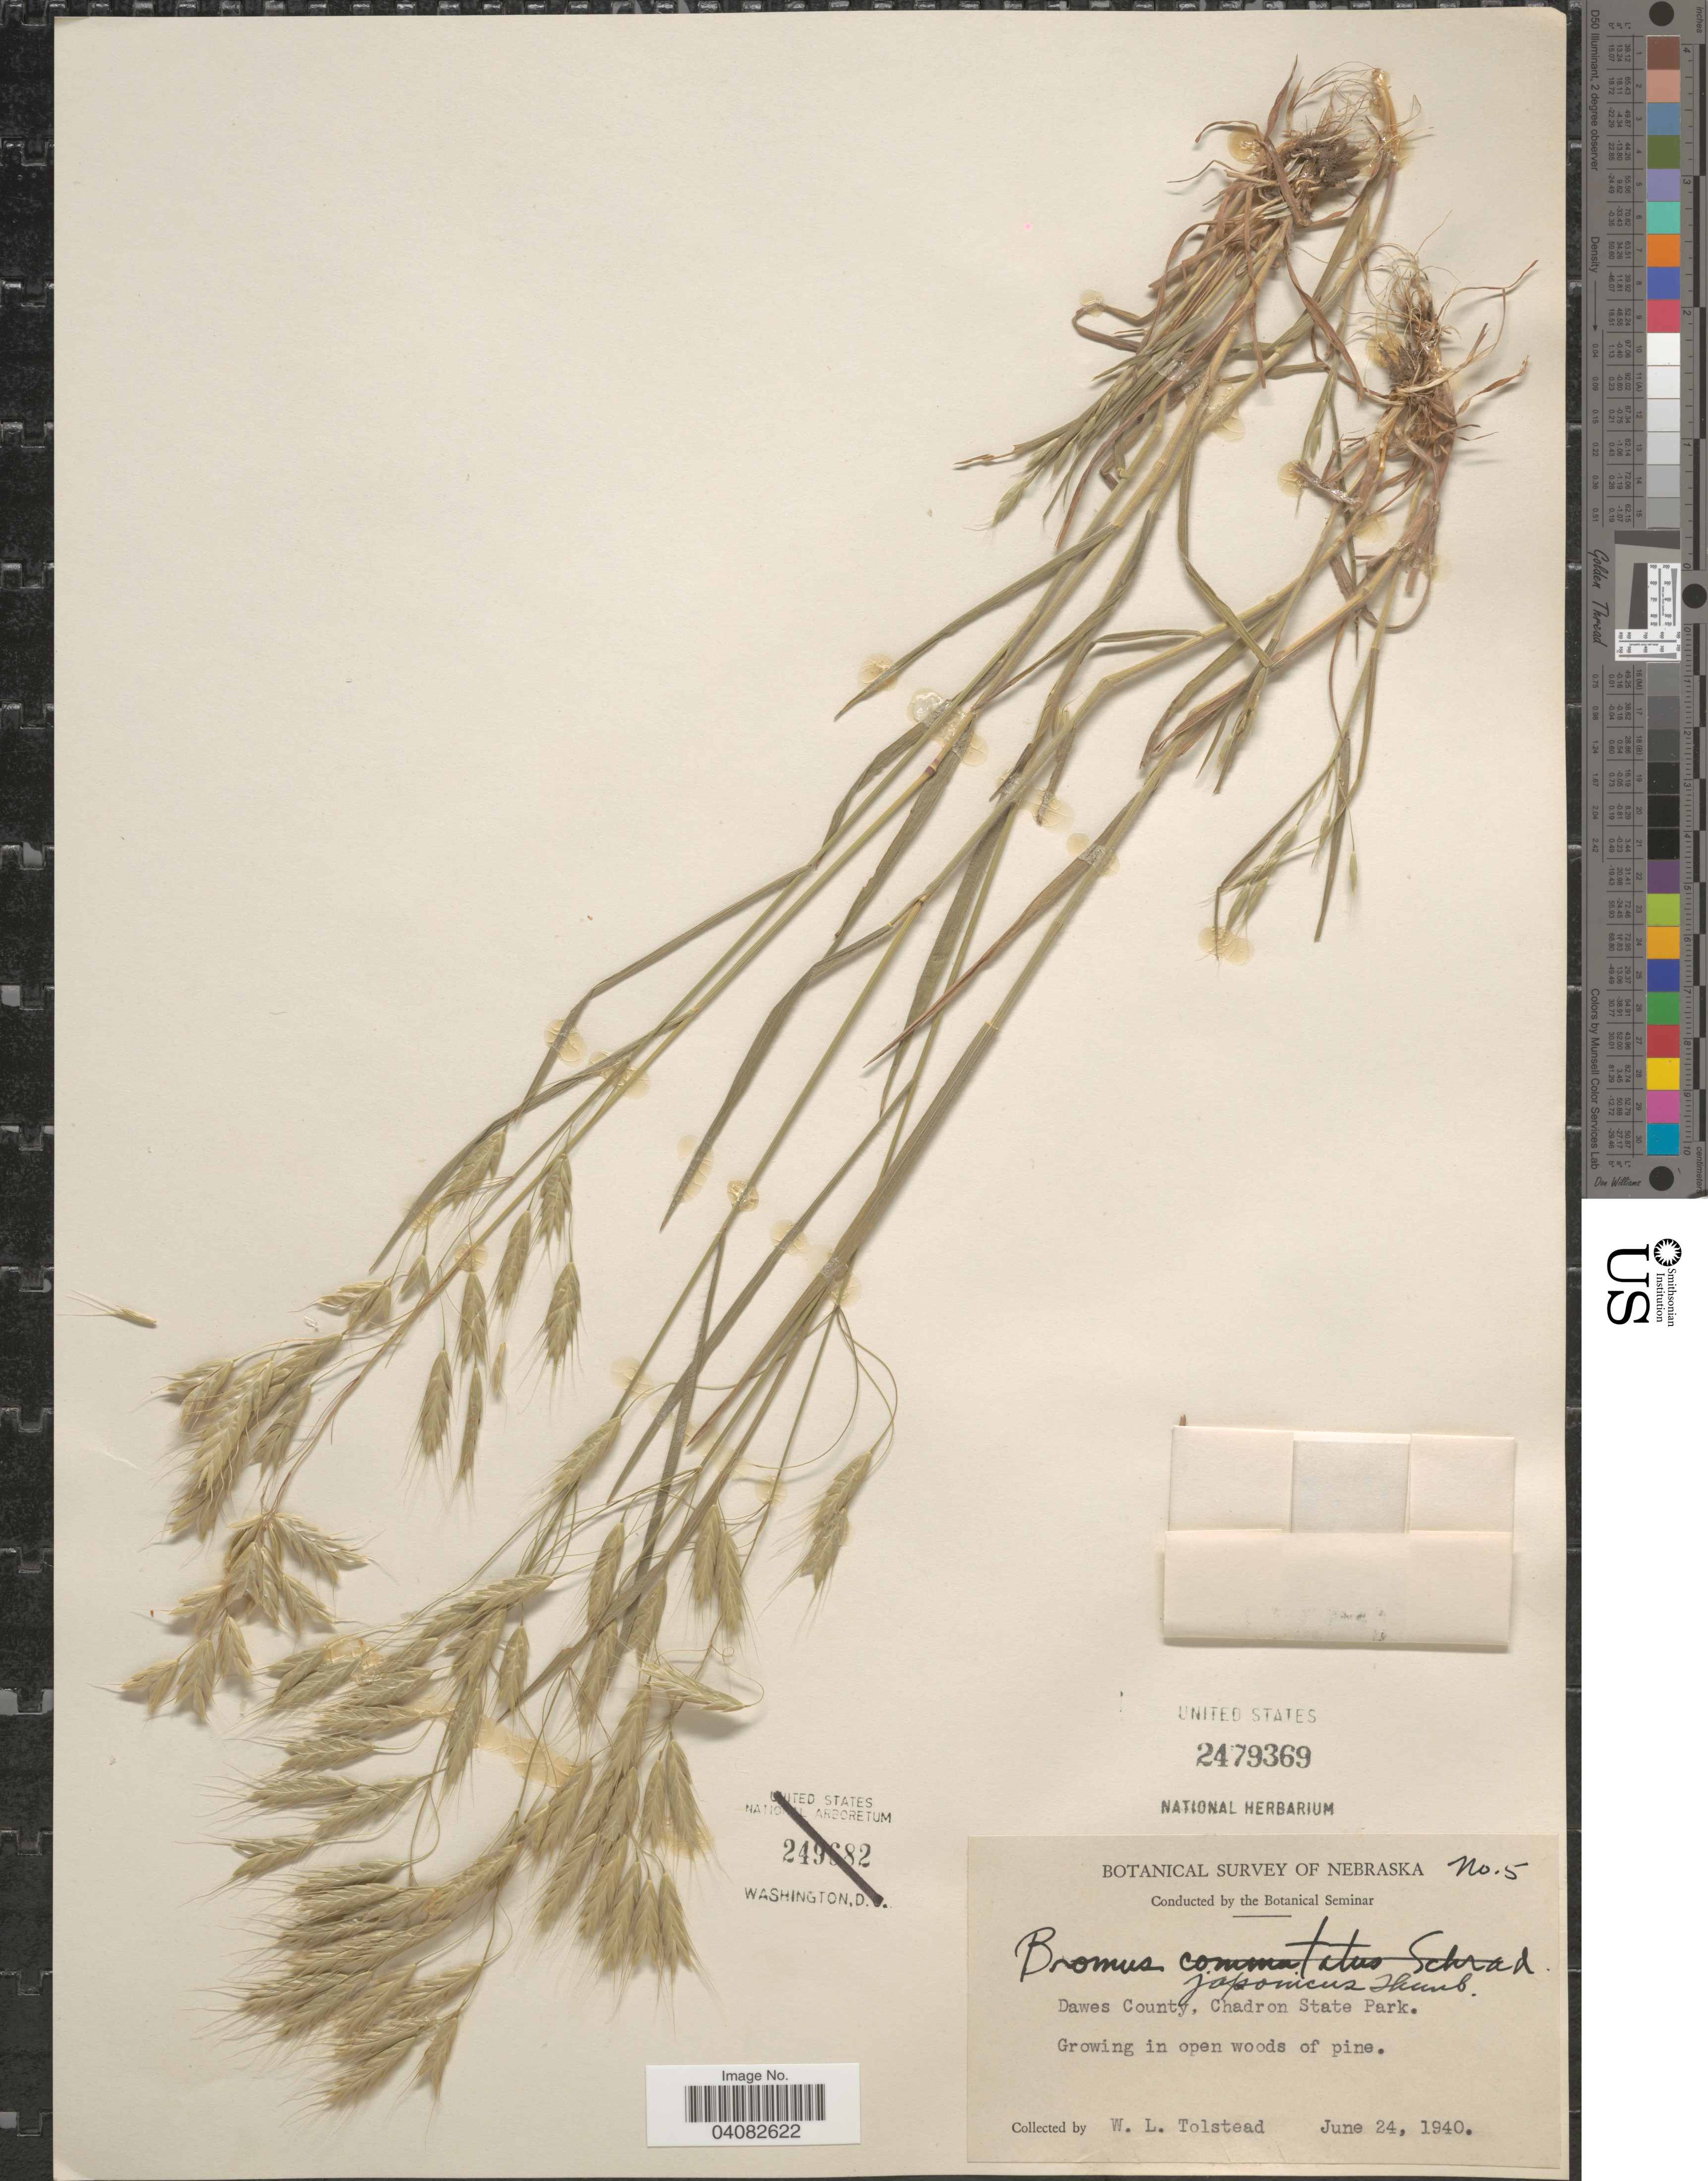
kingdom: Plantae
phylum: Tracheophyta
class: Liliopsida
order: Poales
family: Poaceae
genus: Bromus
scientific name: Bromus japonicus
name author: Houtt.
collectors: W. Tolstead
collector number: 5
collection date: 1940-06-24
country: United States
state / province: Nebraska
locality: Botanical Survey of Nebraska. Dawes County, Chadron State Park.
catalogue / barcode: US 2479369